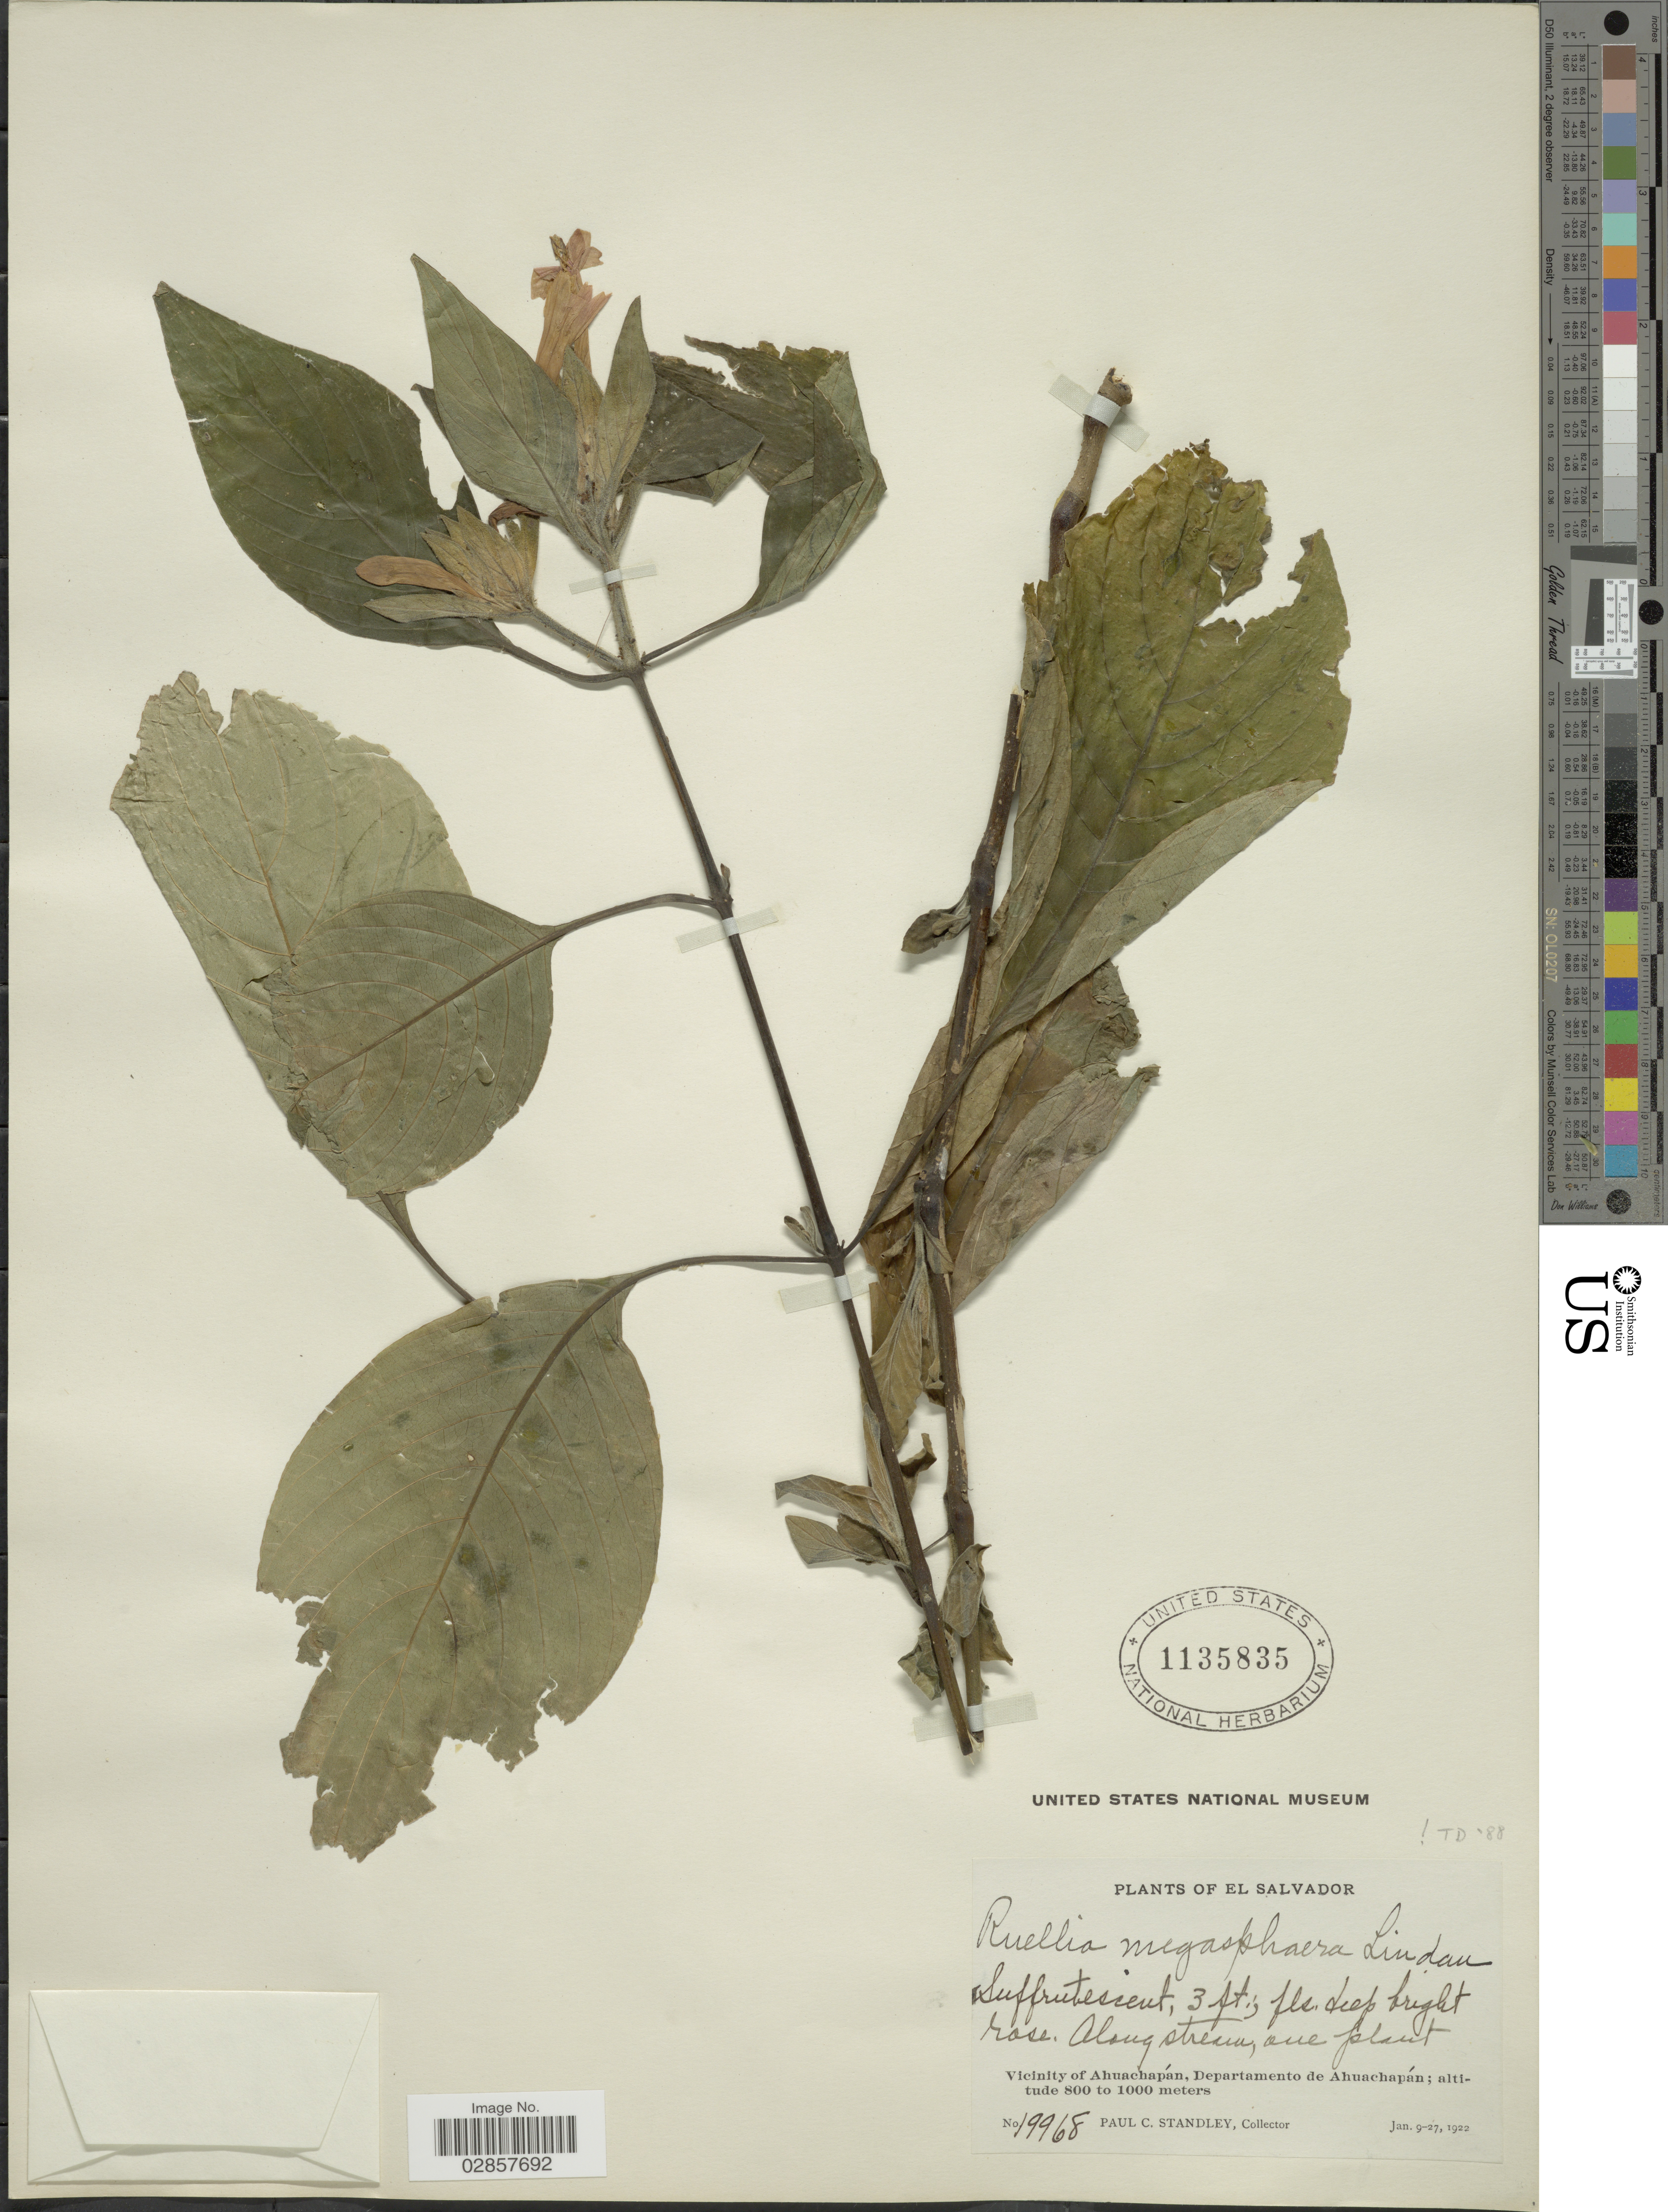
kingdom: Plantae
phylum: Tracheophyta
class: Magnoliopsida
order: Lamiales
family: Acanthaceae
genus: Ruellia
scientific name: Ruellia megasphaera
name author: Lindau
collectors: P. C. Standley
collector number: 19968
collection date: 1922-01-09/1922-01-27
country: El Salvador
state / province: Ahuachapan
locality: Vicinity of Ahuachapán, Departamento de Ahuachapán.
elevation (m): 800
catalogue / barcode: US 1135835